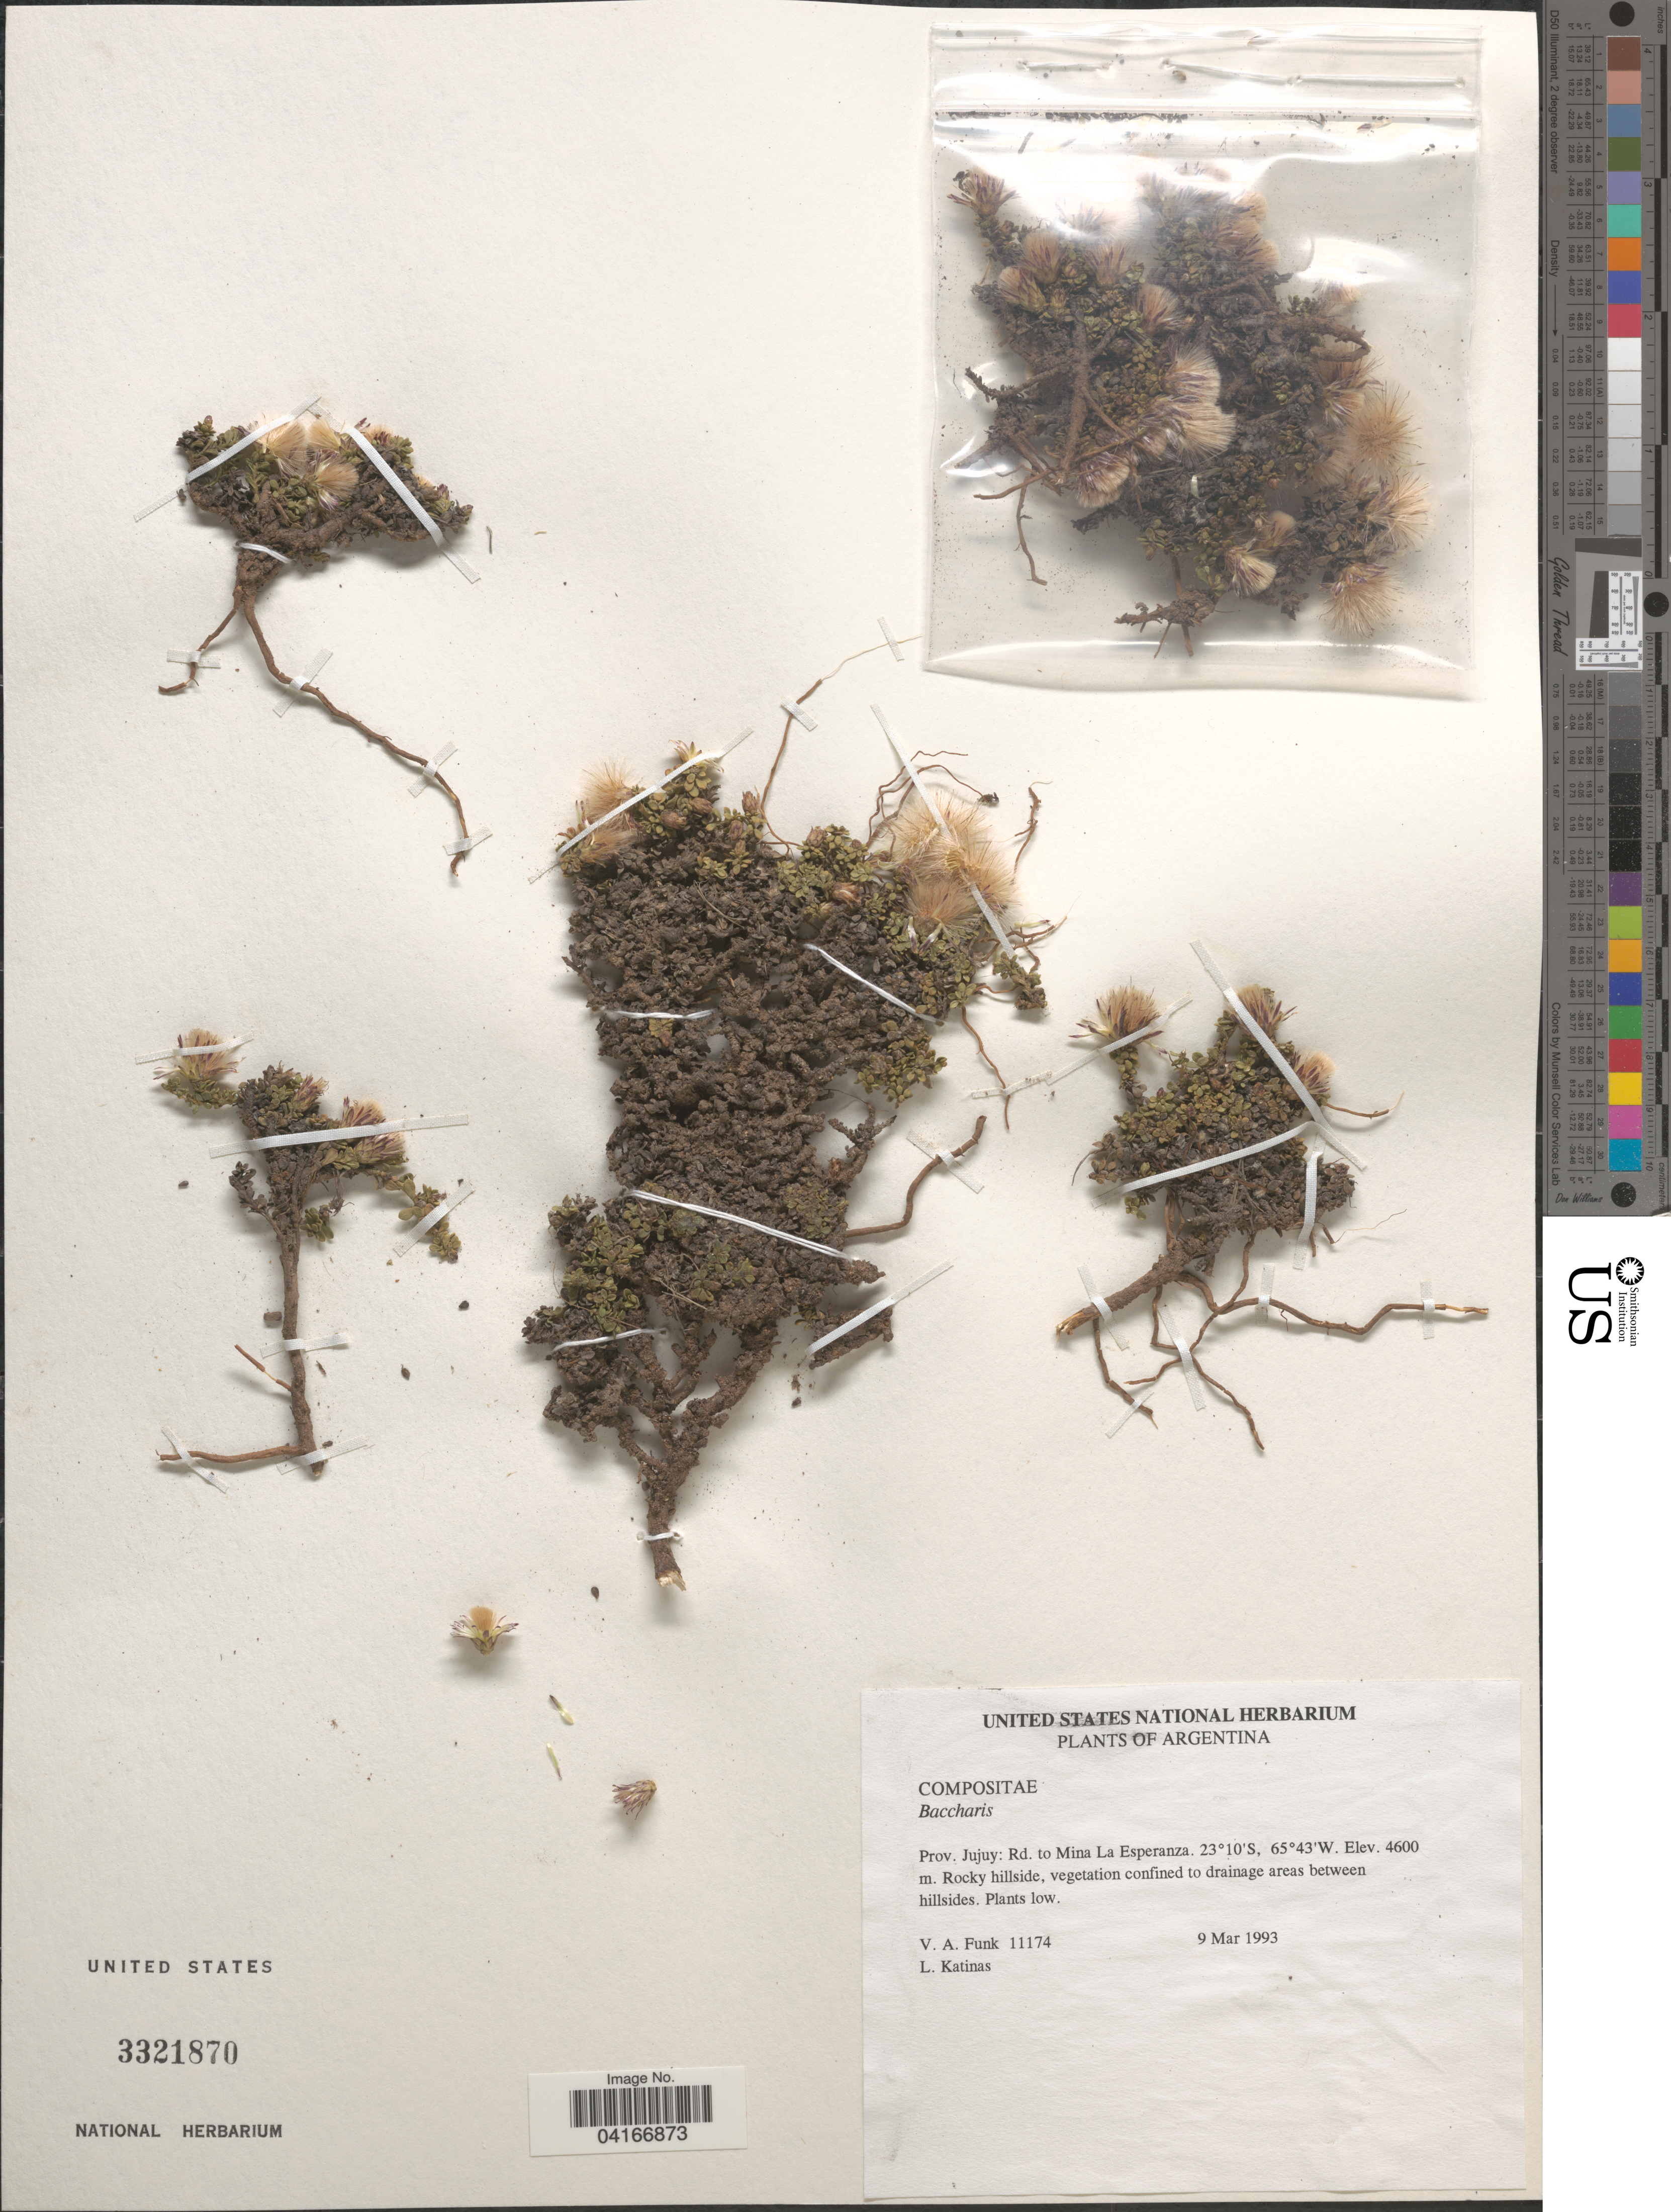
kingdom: Plantae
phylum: Tracheophyta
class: Magnoliopsida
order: Asterales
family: Asteraceae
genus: Baccharis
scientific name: Baccharis sp.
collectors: V. Funk & L. Katinas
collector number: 11174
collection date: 1993-03-09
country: Argentina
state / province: Jujuy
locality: Rd. to Mina La Esperanza.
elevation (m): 4600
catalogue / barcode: US 3321870